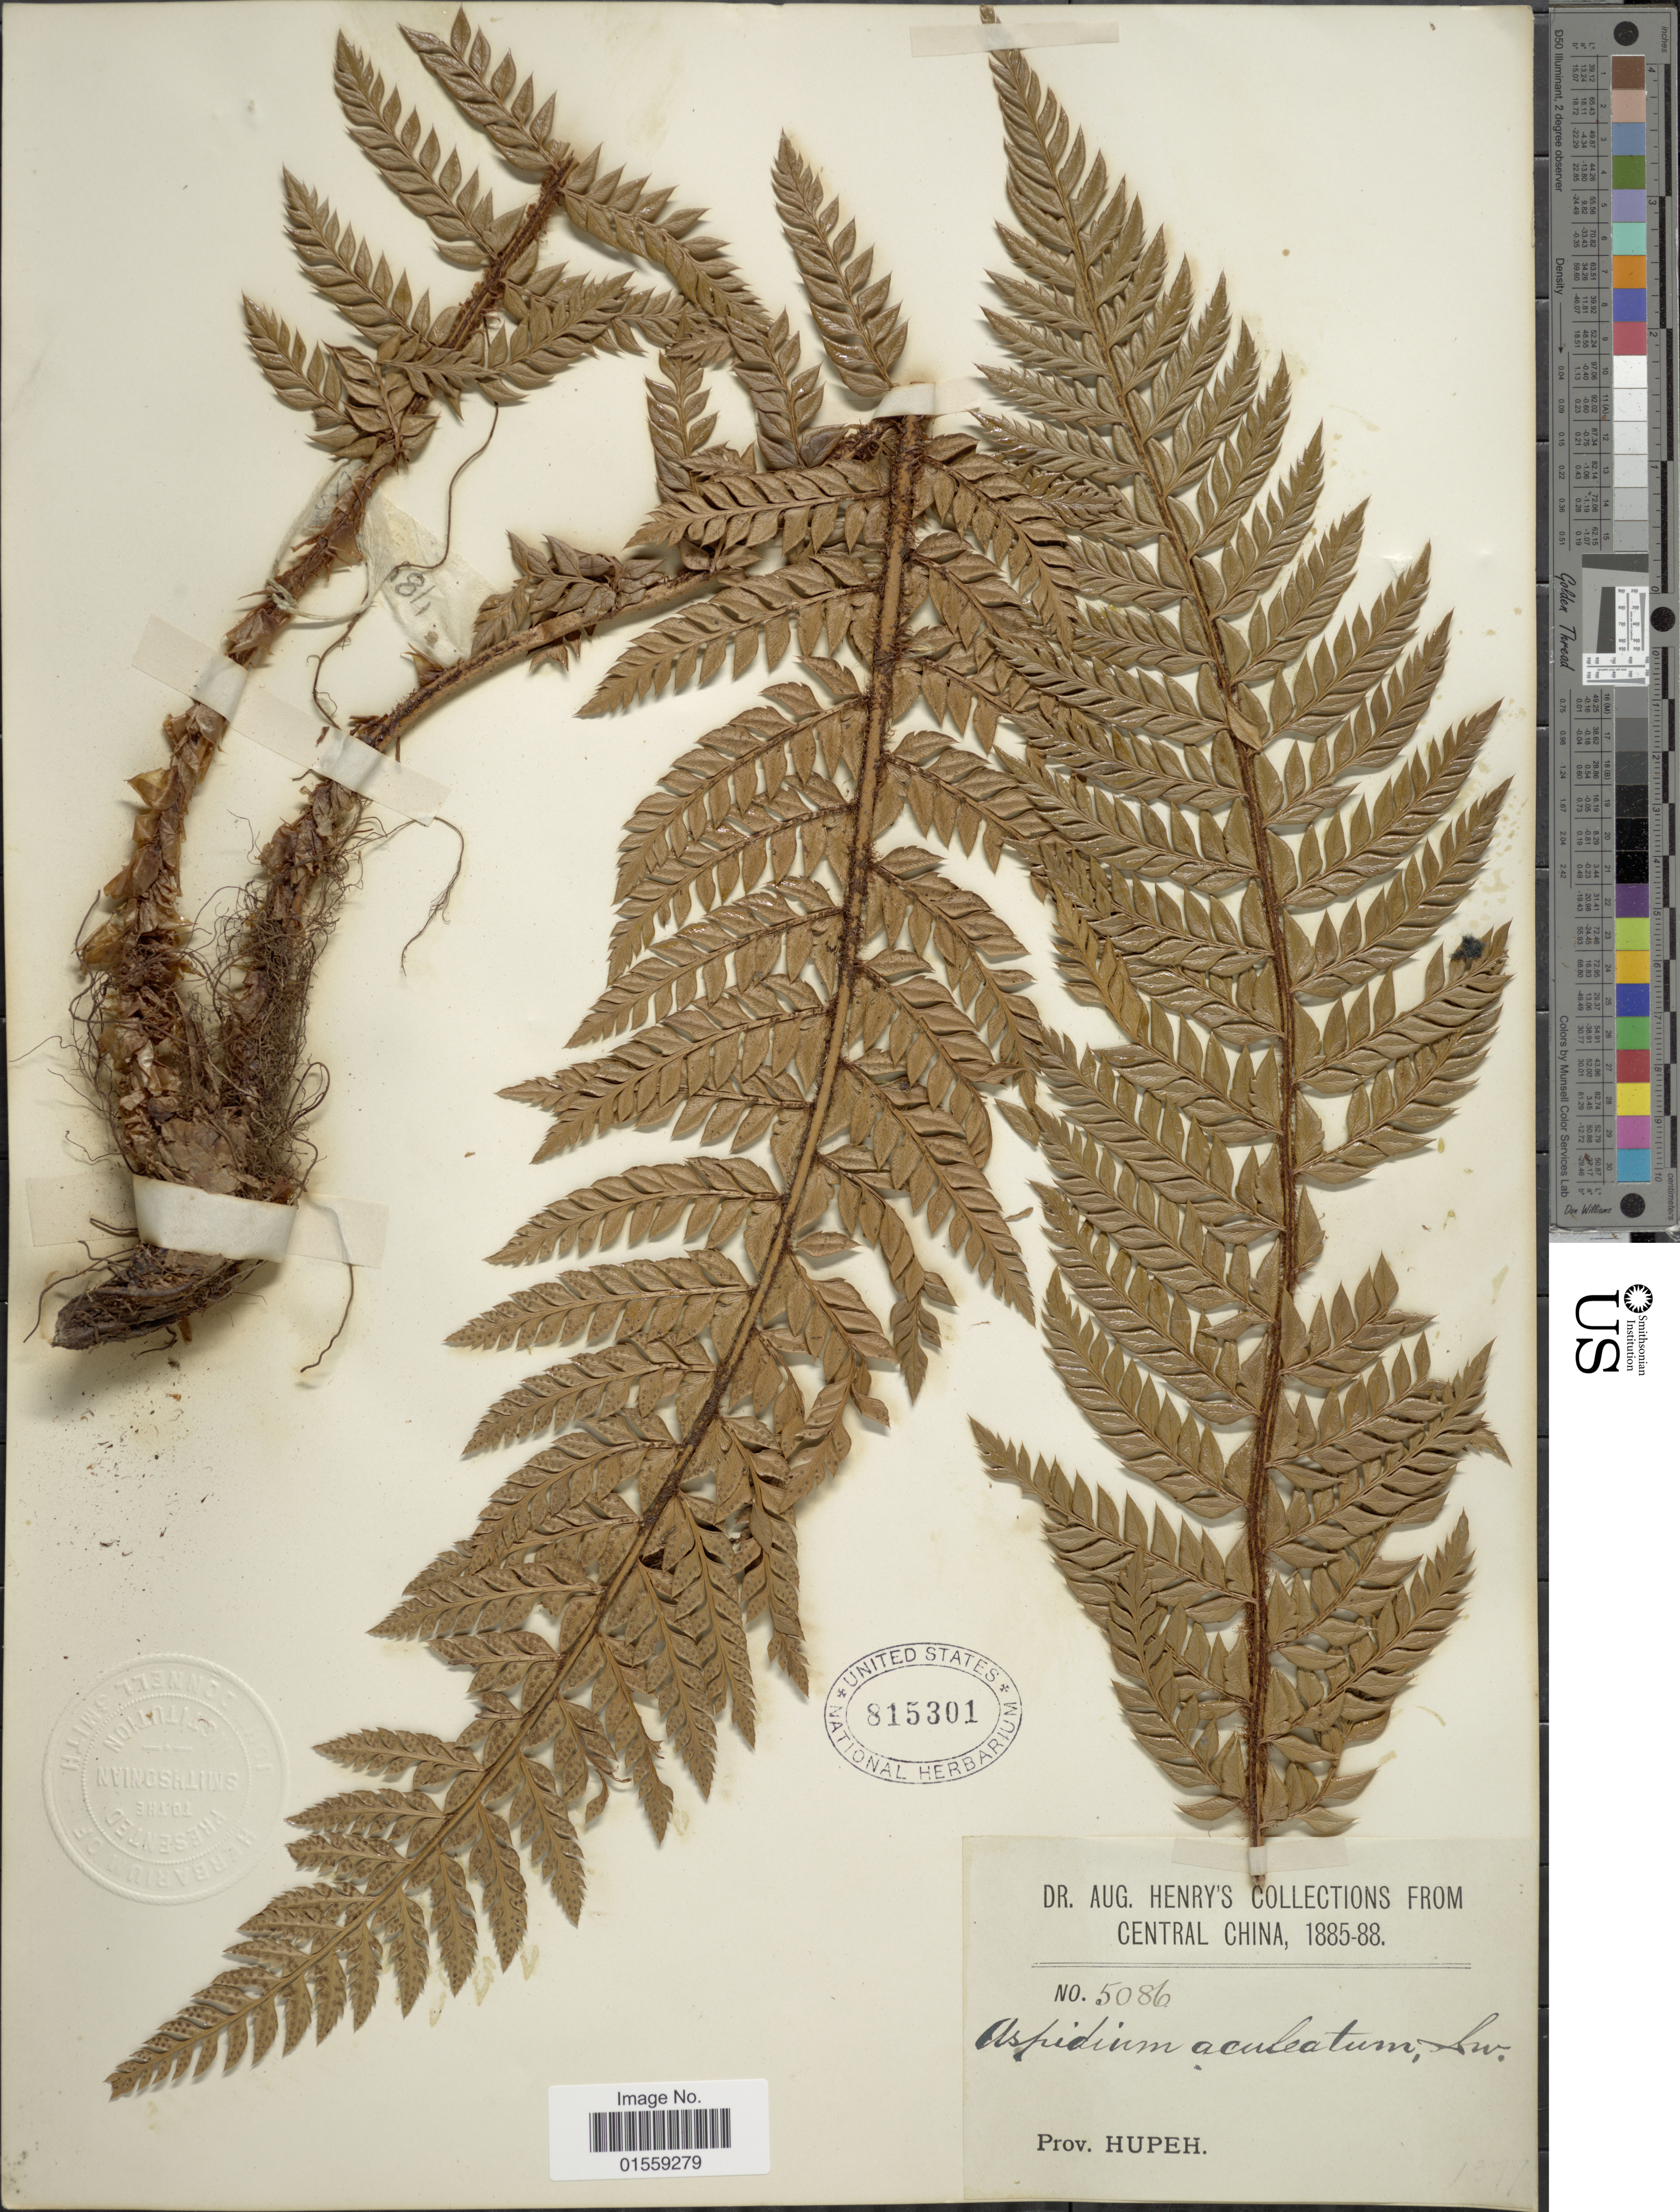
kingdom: Plantae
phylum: Tracheophyta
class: Polypodiopsida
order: Polypodiales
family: Dryopteridaceae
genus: Polystichum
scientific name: Polystichum neolobatum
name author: Nakai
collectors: A. Henry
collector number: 5086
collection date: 1885/1888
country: China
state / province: Hubei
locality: Central China, Hupeh.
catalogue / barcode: US 815301